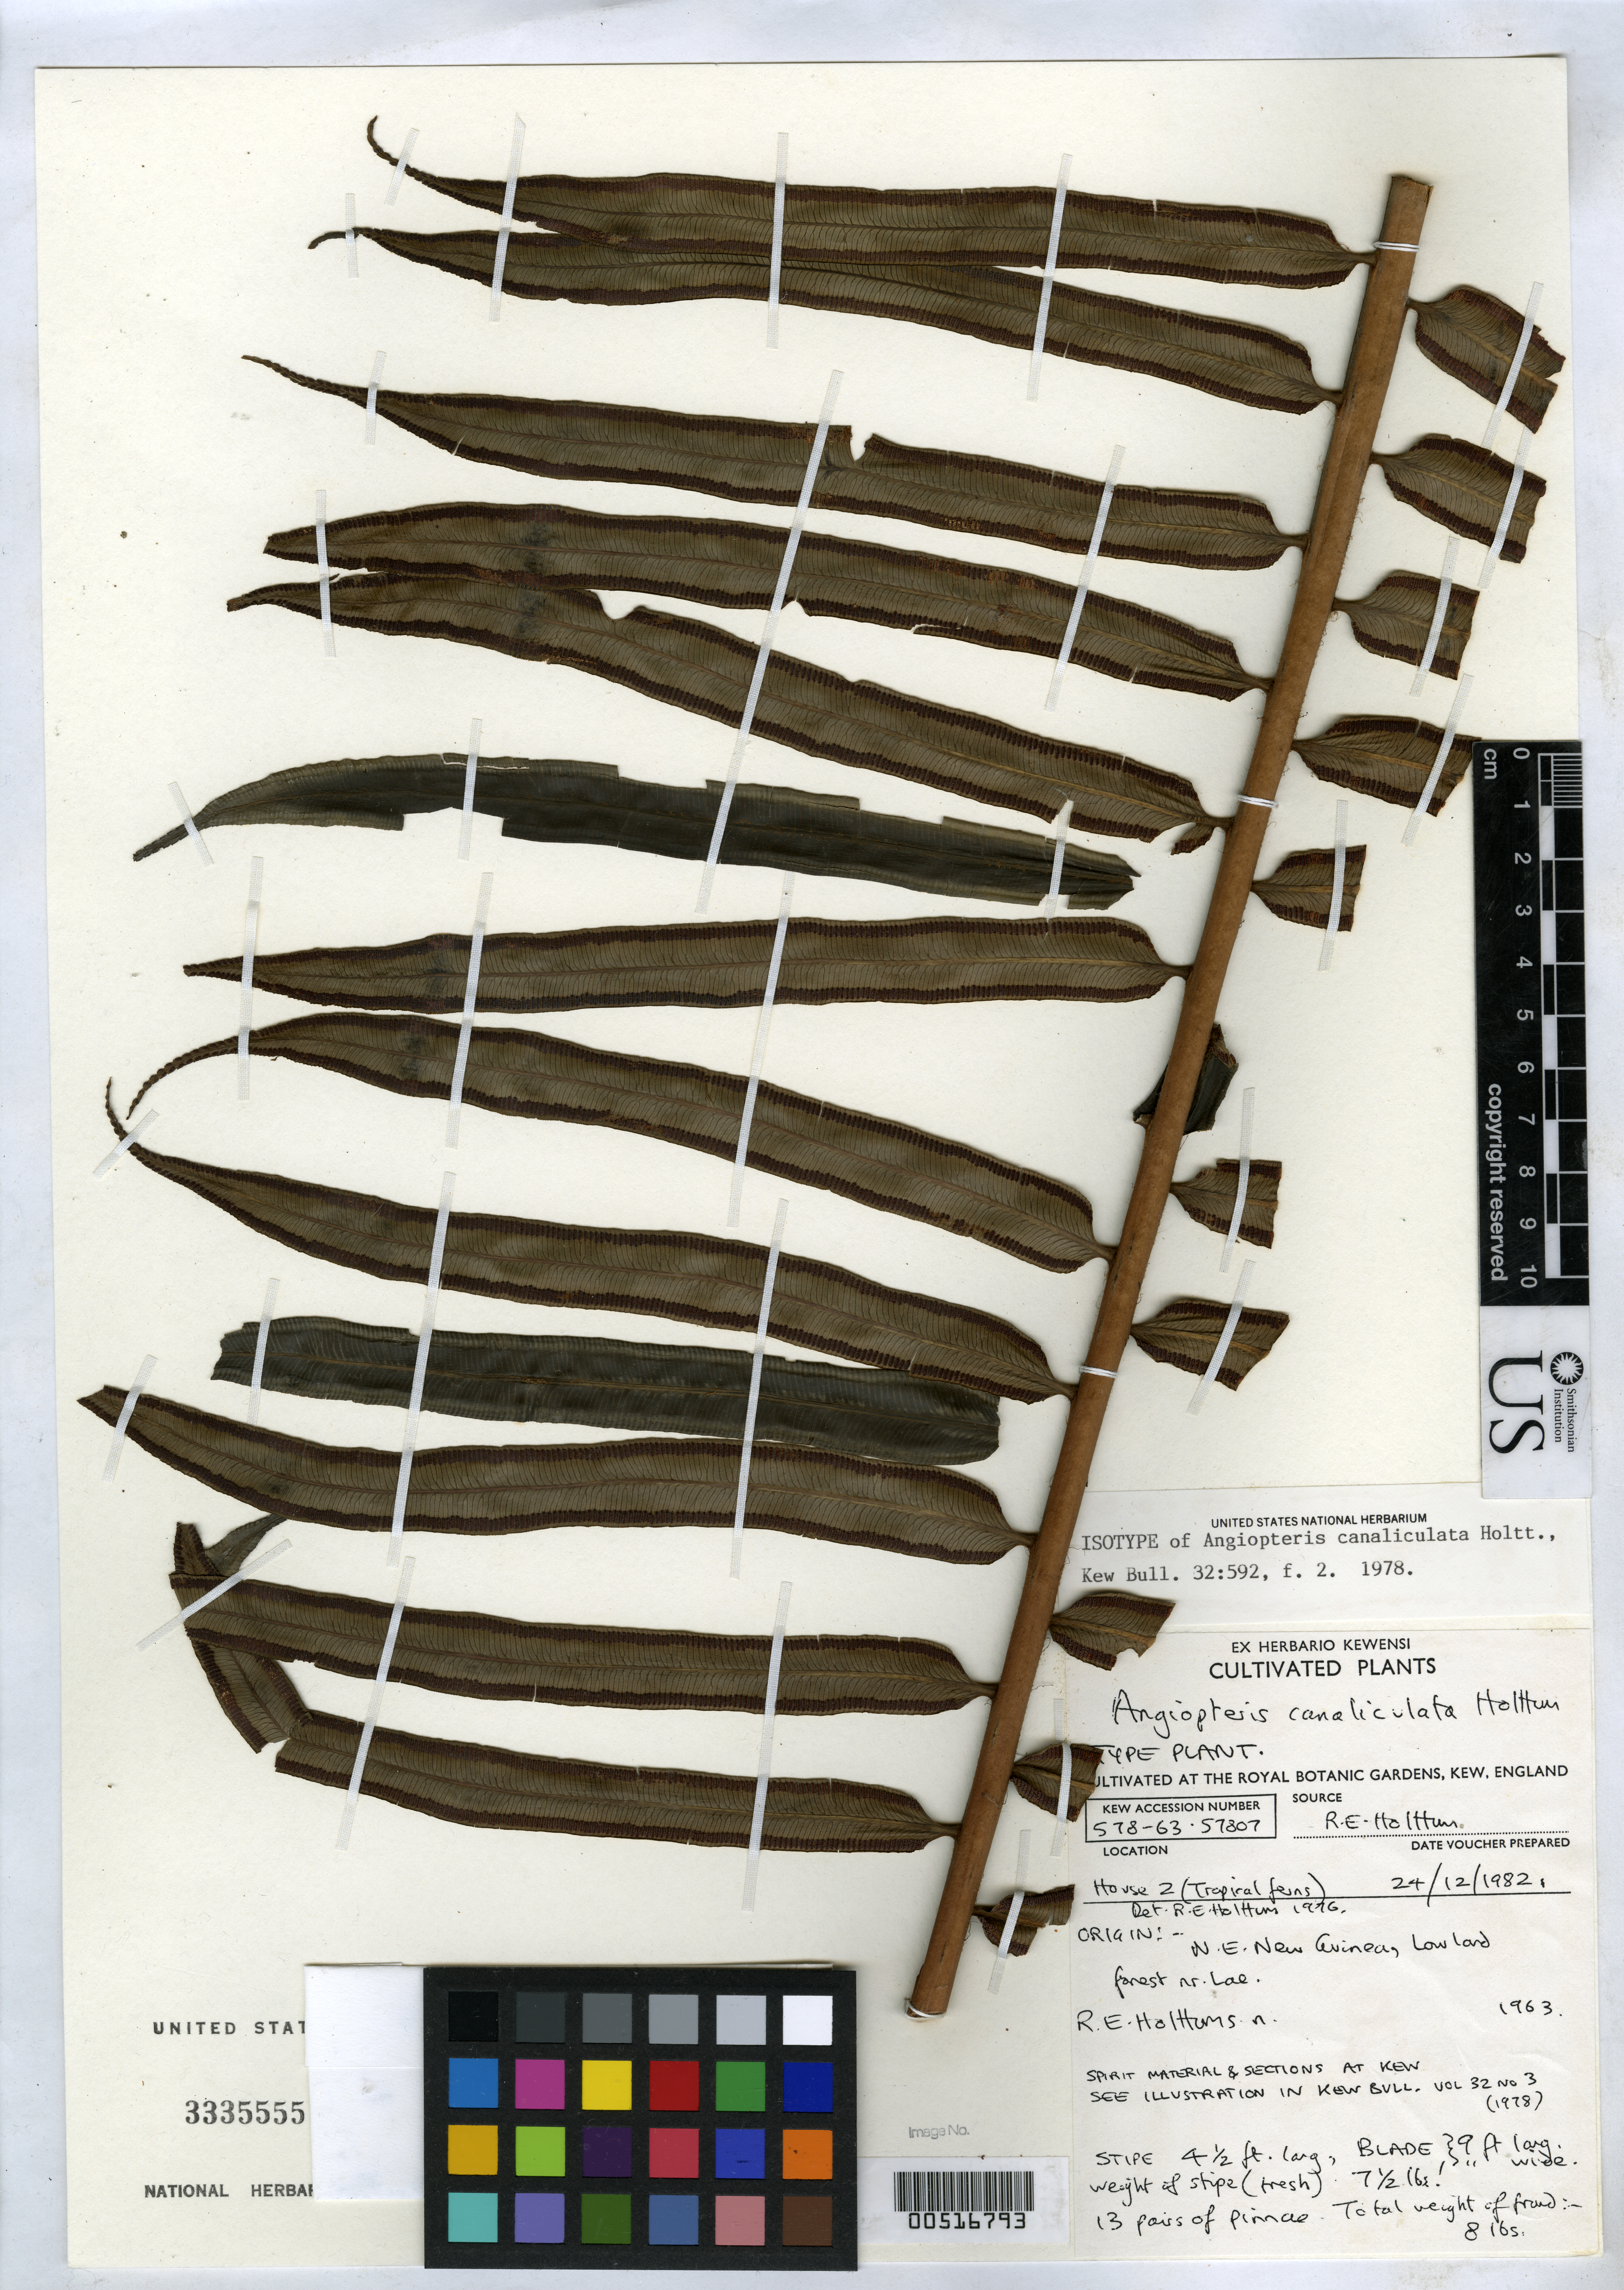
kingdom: Plantae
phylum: Tracheophyta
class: Polypodiopsida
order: Marattiales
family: Marattiaceae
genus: Angiopteris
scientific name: Angiopteris canaliculata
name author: Holttum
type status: Isotype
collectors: R. E. Holttum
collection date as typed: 24 Dec 1982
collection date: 1982-12-24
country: Papua New Guinea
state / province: Morobe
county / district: Lae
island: New Guinea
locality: NE New Guinea, lowland forest near Lae.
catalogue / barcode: US 3335555